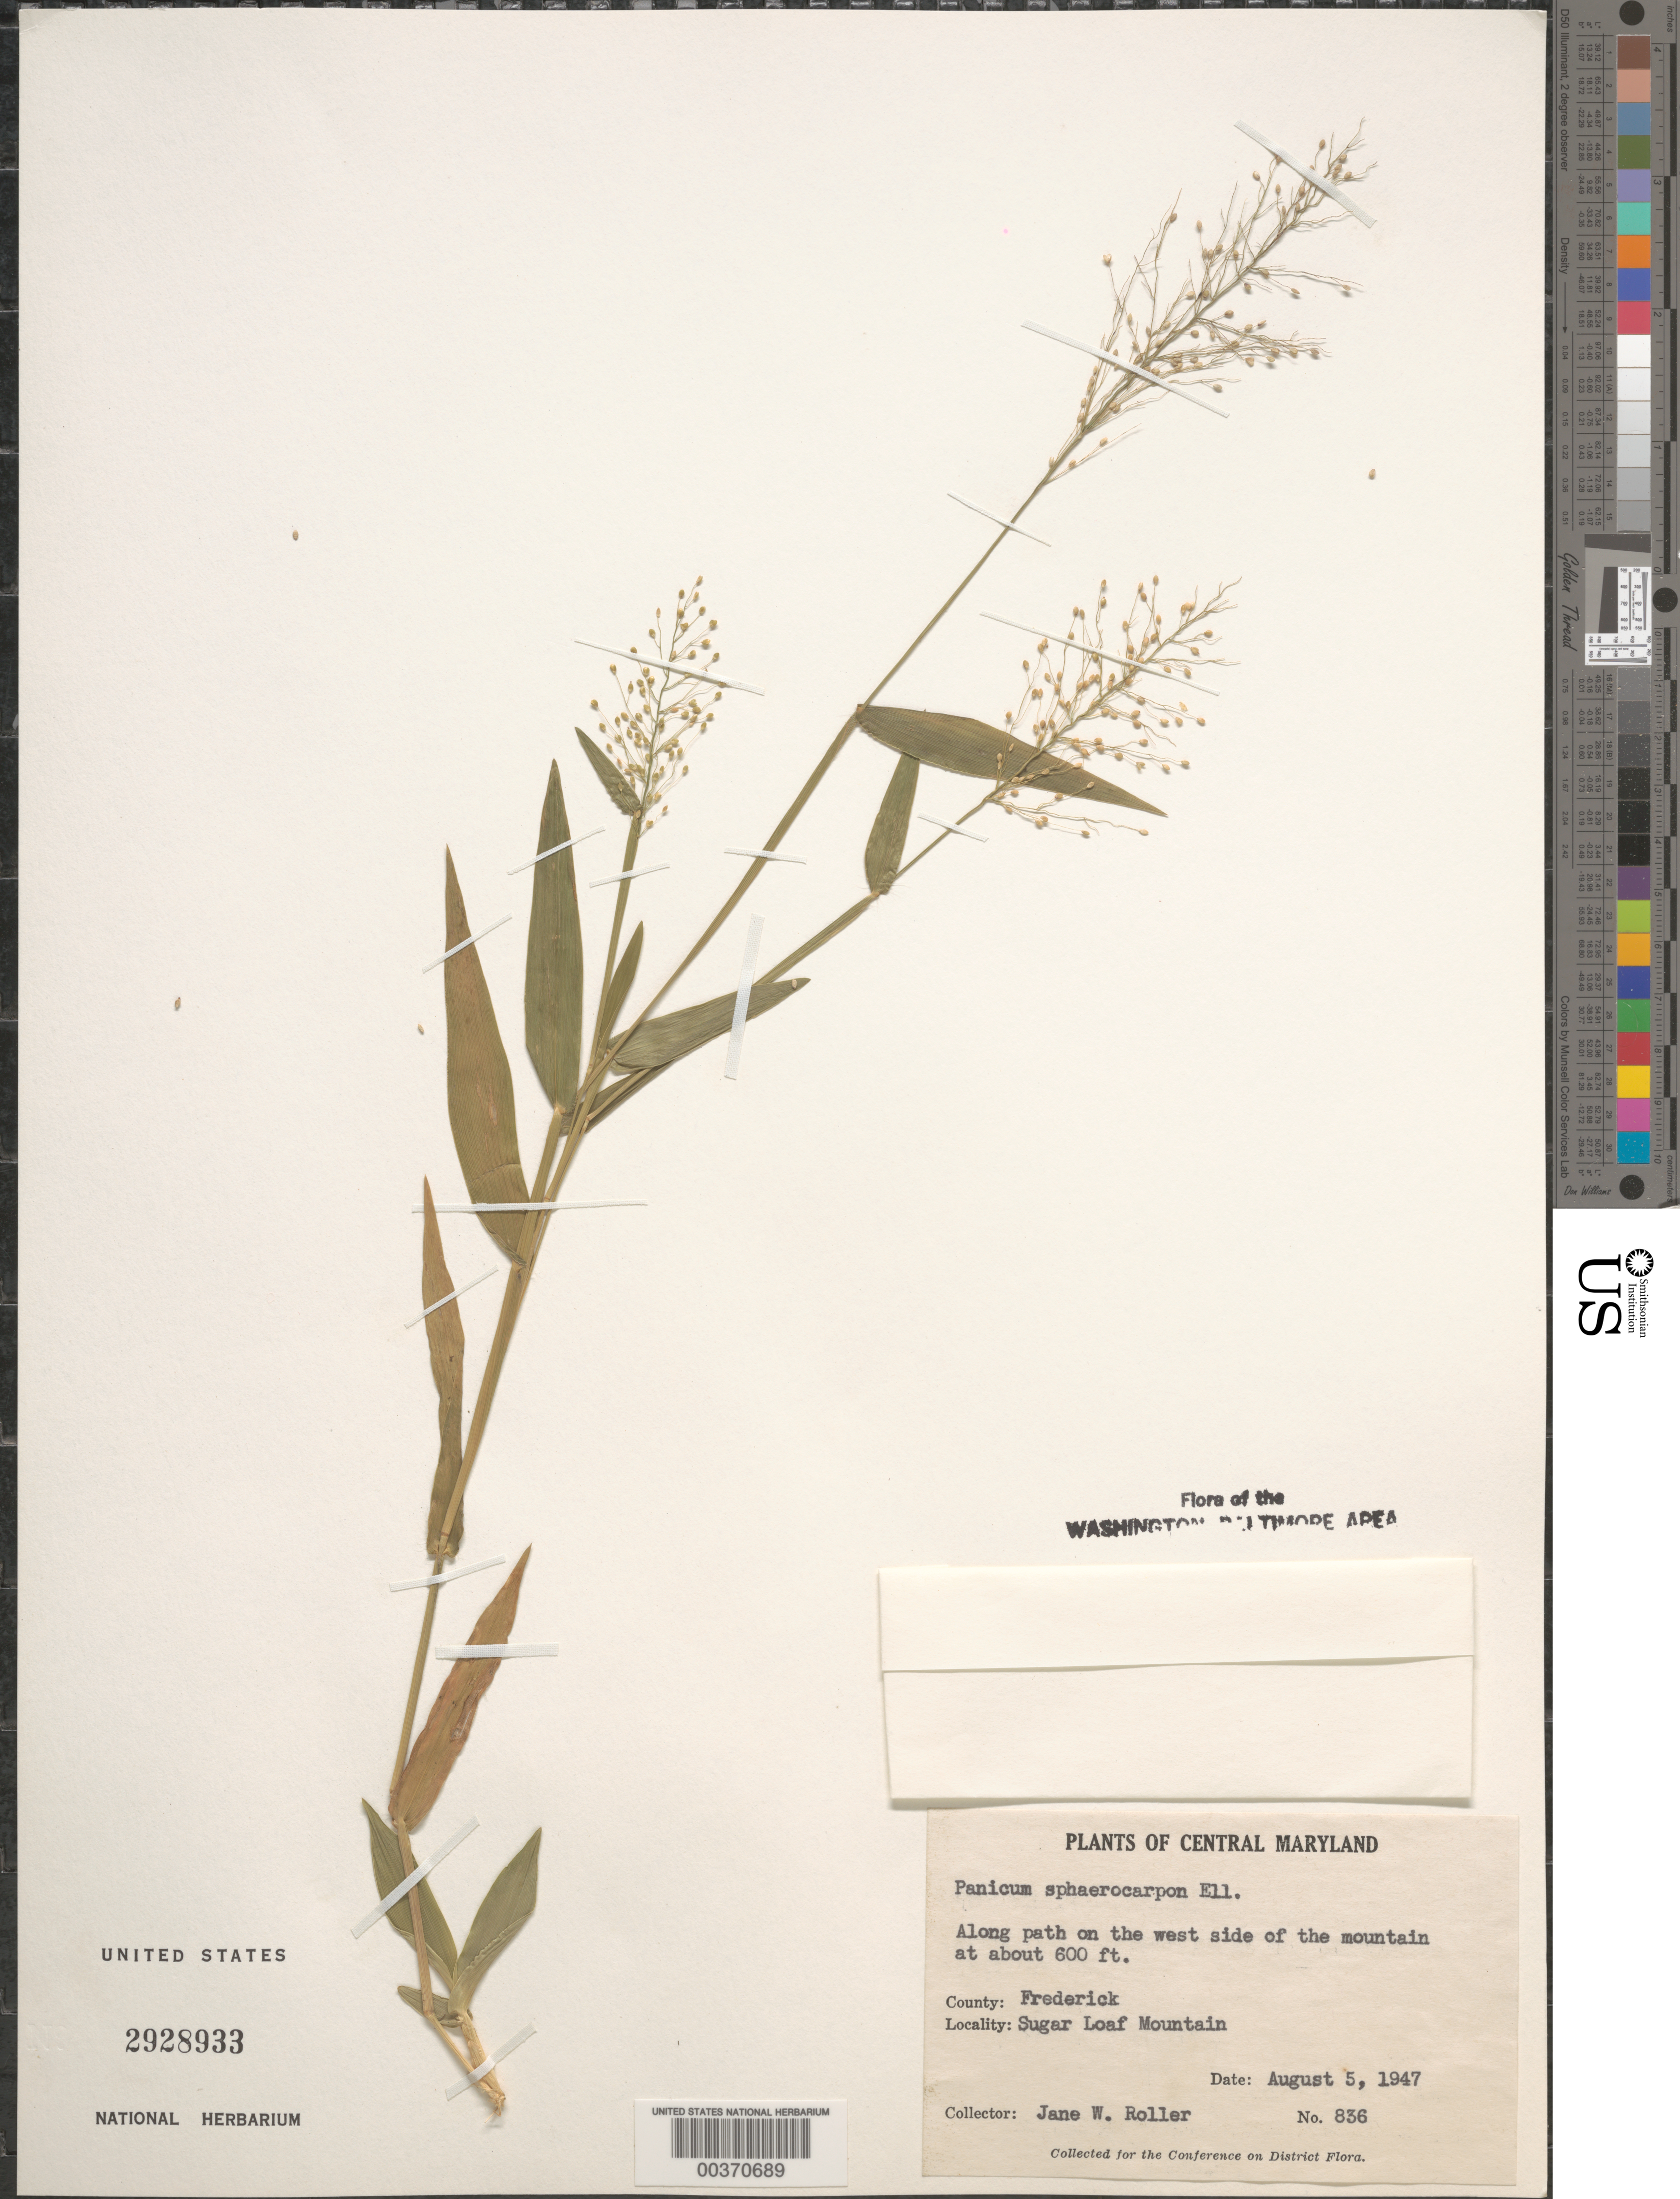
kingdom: Plantae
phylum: Tracheophyta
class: Liliopsida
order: Poales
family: Poaceae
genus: Dichanthelium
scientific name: Dichanthelium sphaerocarpon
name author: (Elliott) Gould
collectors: J. W. Roller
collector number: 836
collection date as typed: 05 Aug 1947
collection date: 1947-08-05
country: United States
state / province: Maryland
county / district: Frederick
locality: Sugar Loaf Mountain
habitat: Along path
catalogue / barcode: US 2928933